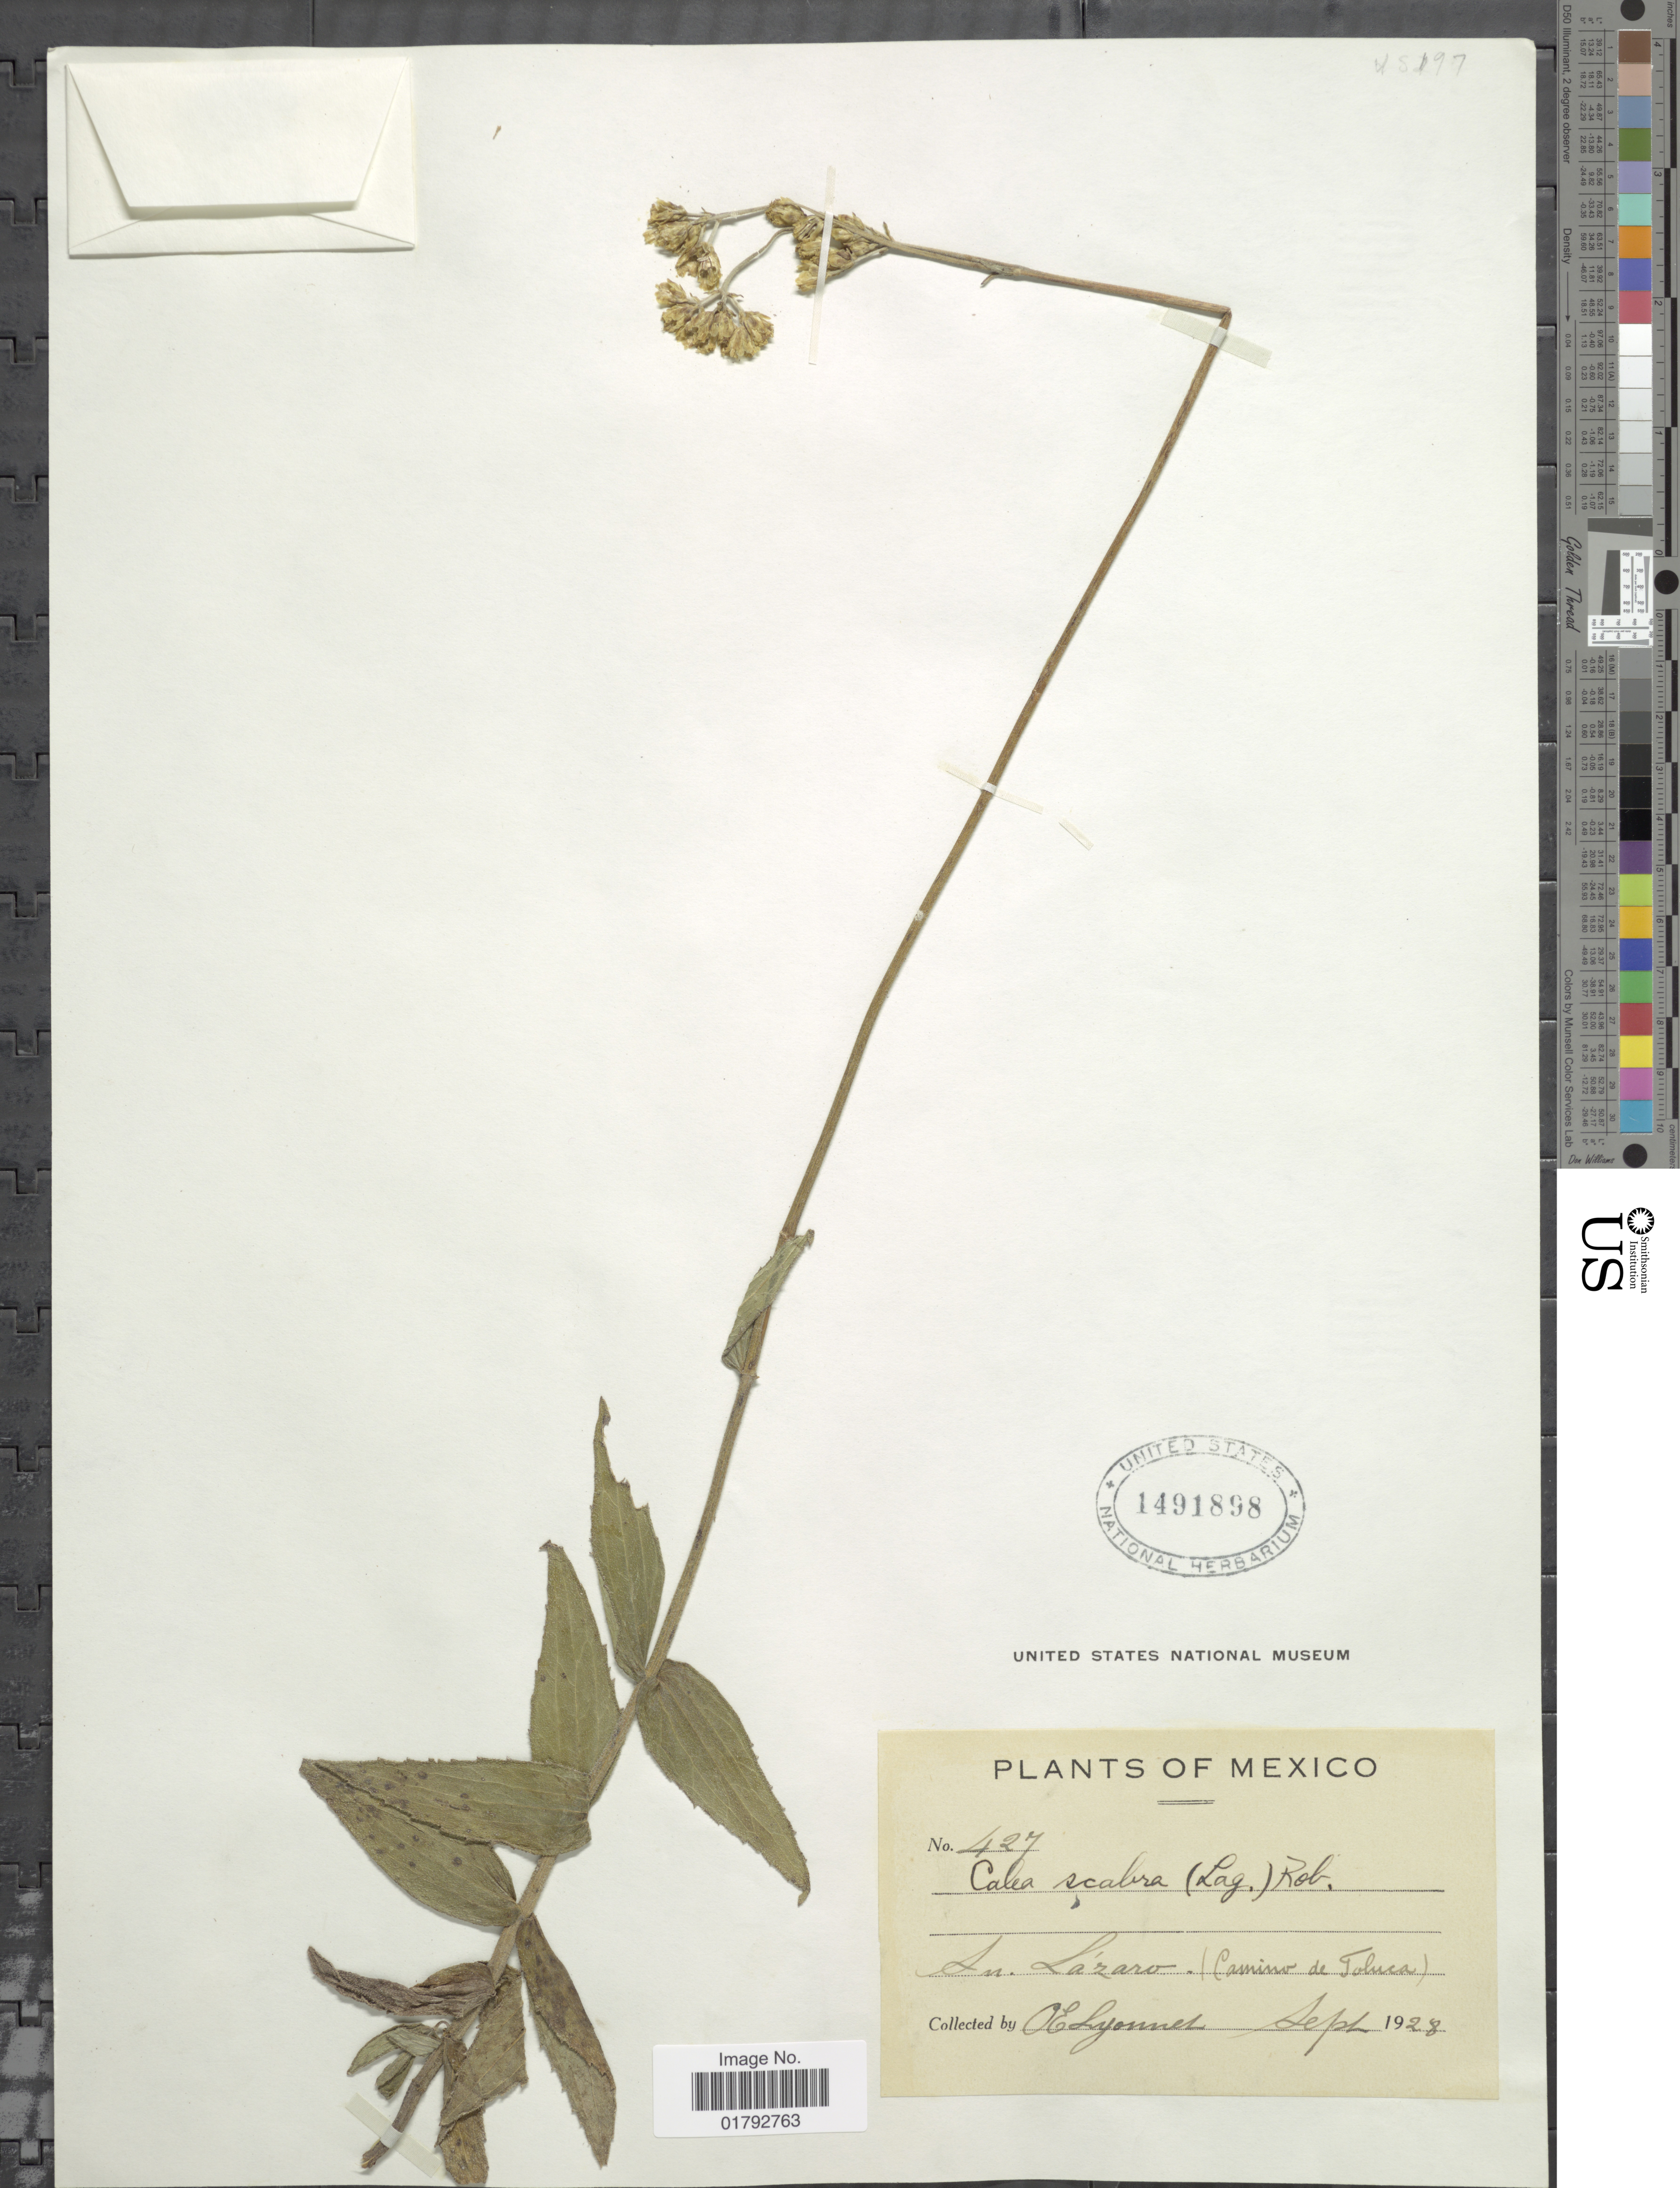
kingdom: Plantae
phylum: Tracheophyta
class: Magnoliopsida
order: Asterales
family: Asteraceae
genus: Alloispermum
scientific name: Alloispermum scabrum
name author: (Lag.) H. Rob.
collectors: E. Lyonnet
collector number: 427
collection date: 1928-09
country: Mexico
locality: Mexico, In Lazaro ( Camino de Toluca).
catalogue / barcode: US 1491898